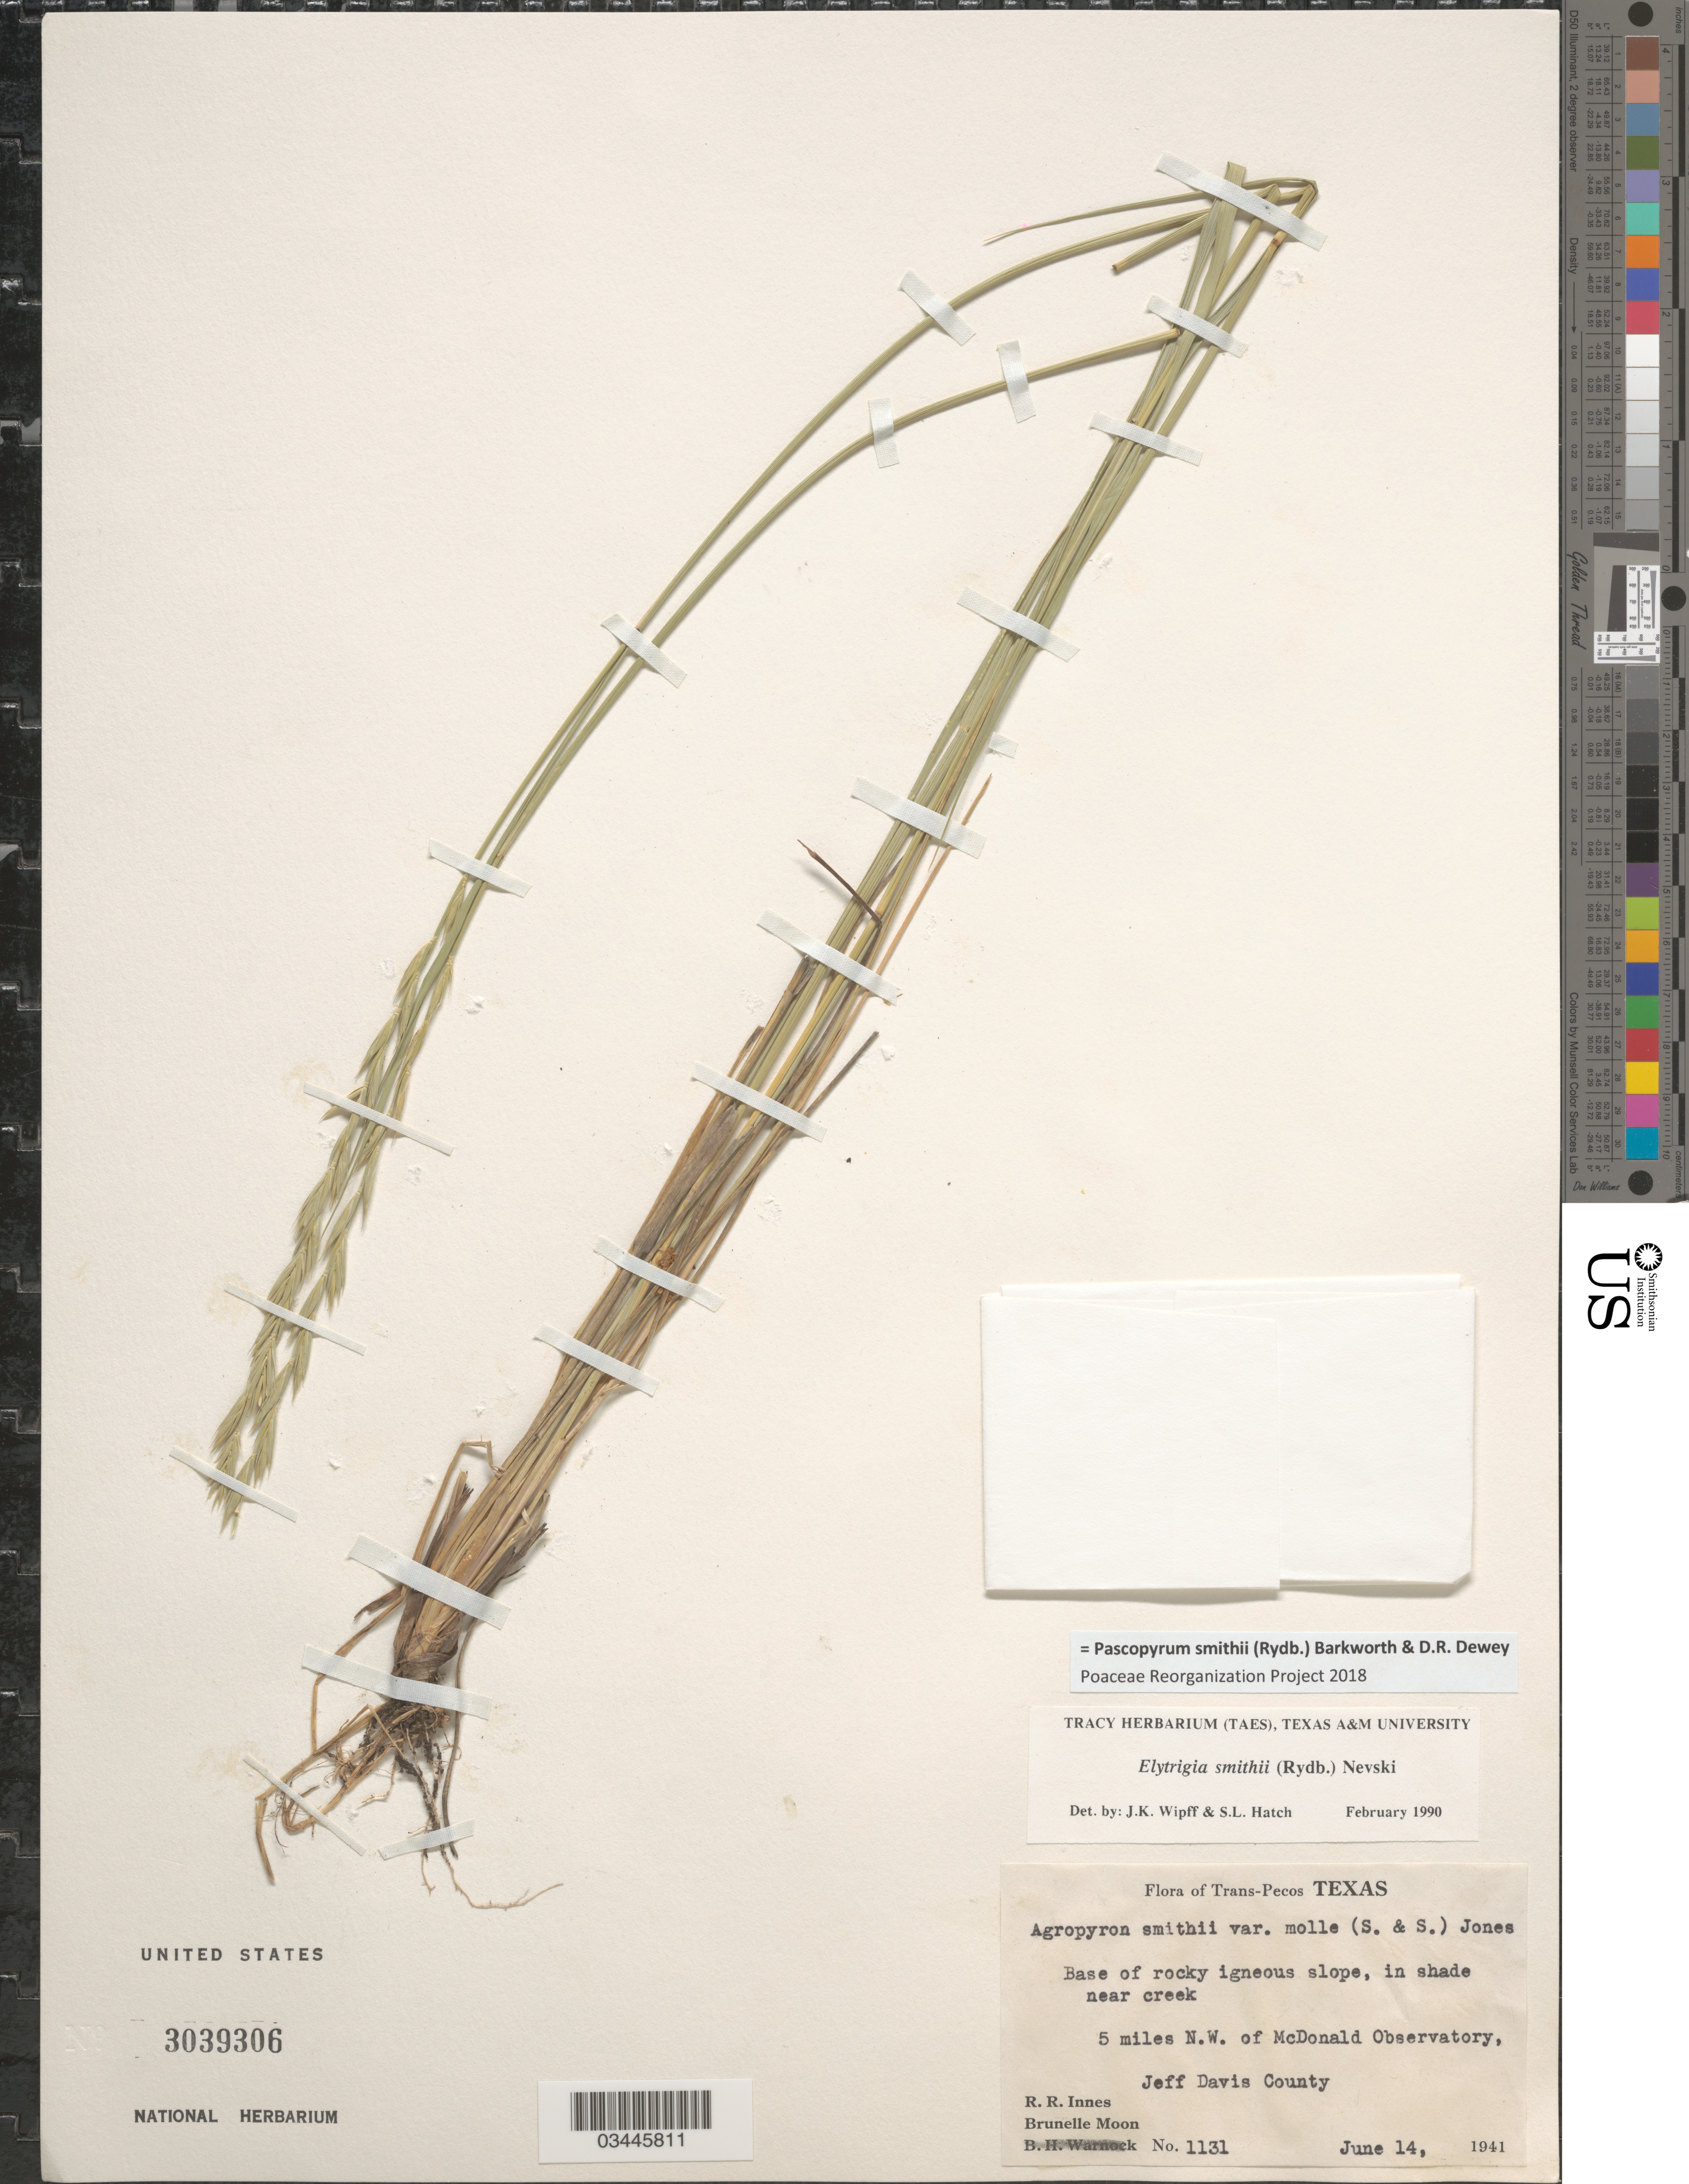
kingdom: Plantae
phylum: Tracheophyta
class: Liliopsida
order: Poales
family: Poaceae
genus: Pascopyrum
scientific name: Pascopyrum smithii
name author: (Rydb.) Barkworth & Dewey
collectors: R. Rose-Innes & B. Moon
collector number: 1131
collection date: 1941-06-14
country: United States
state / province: Texas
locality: Trans-Pecos Texas. Base of rocky igneous slope, in shade near creek. 5 miles N.W. of McDonald Observatory, Jeff Davis County.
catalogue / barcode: US 3039306